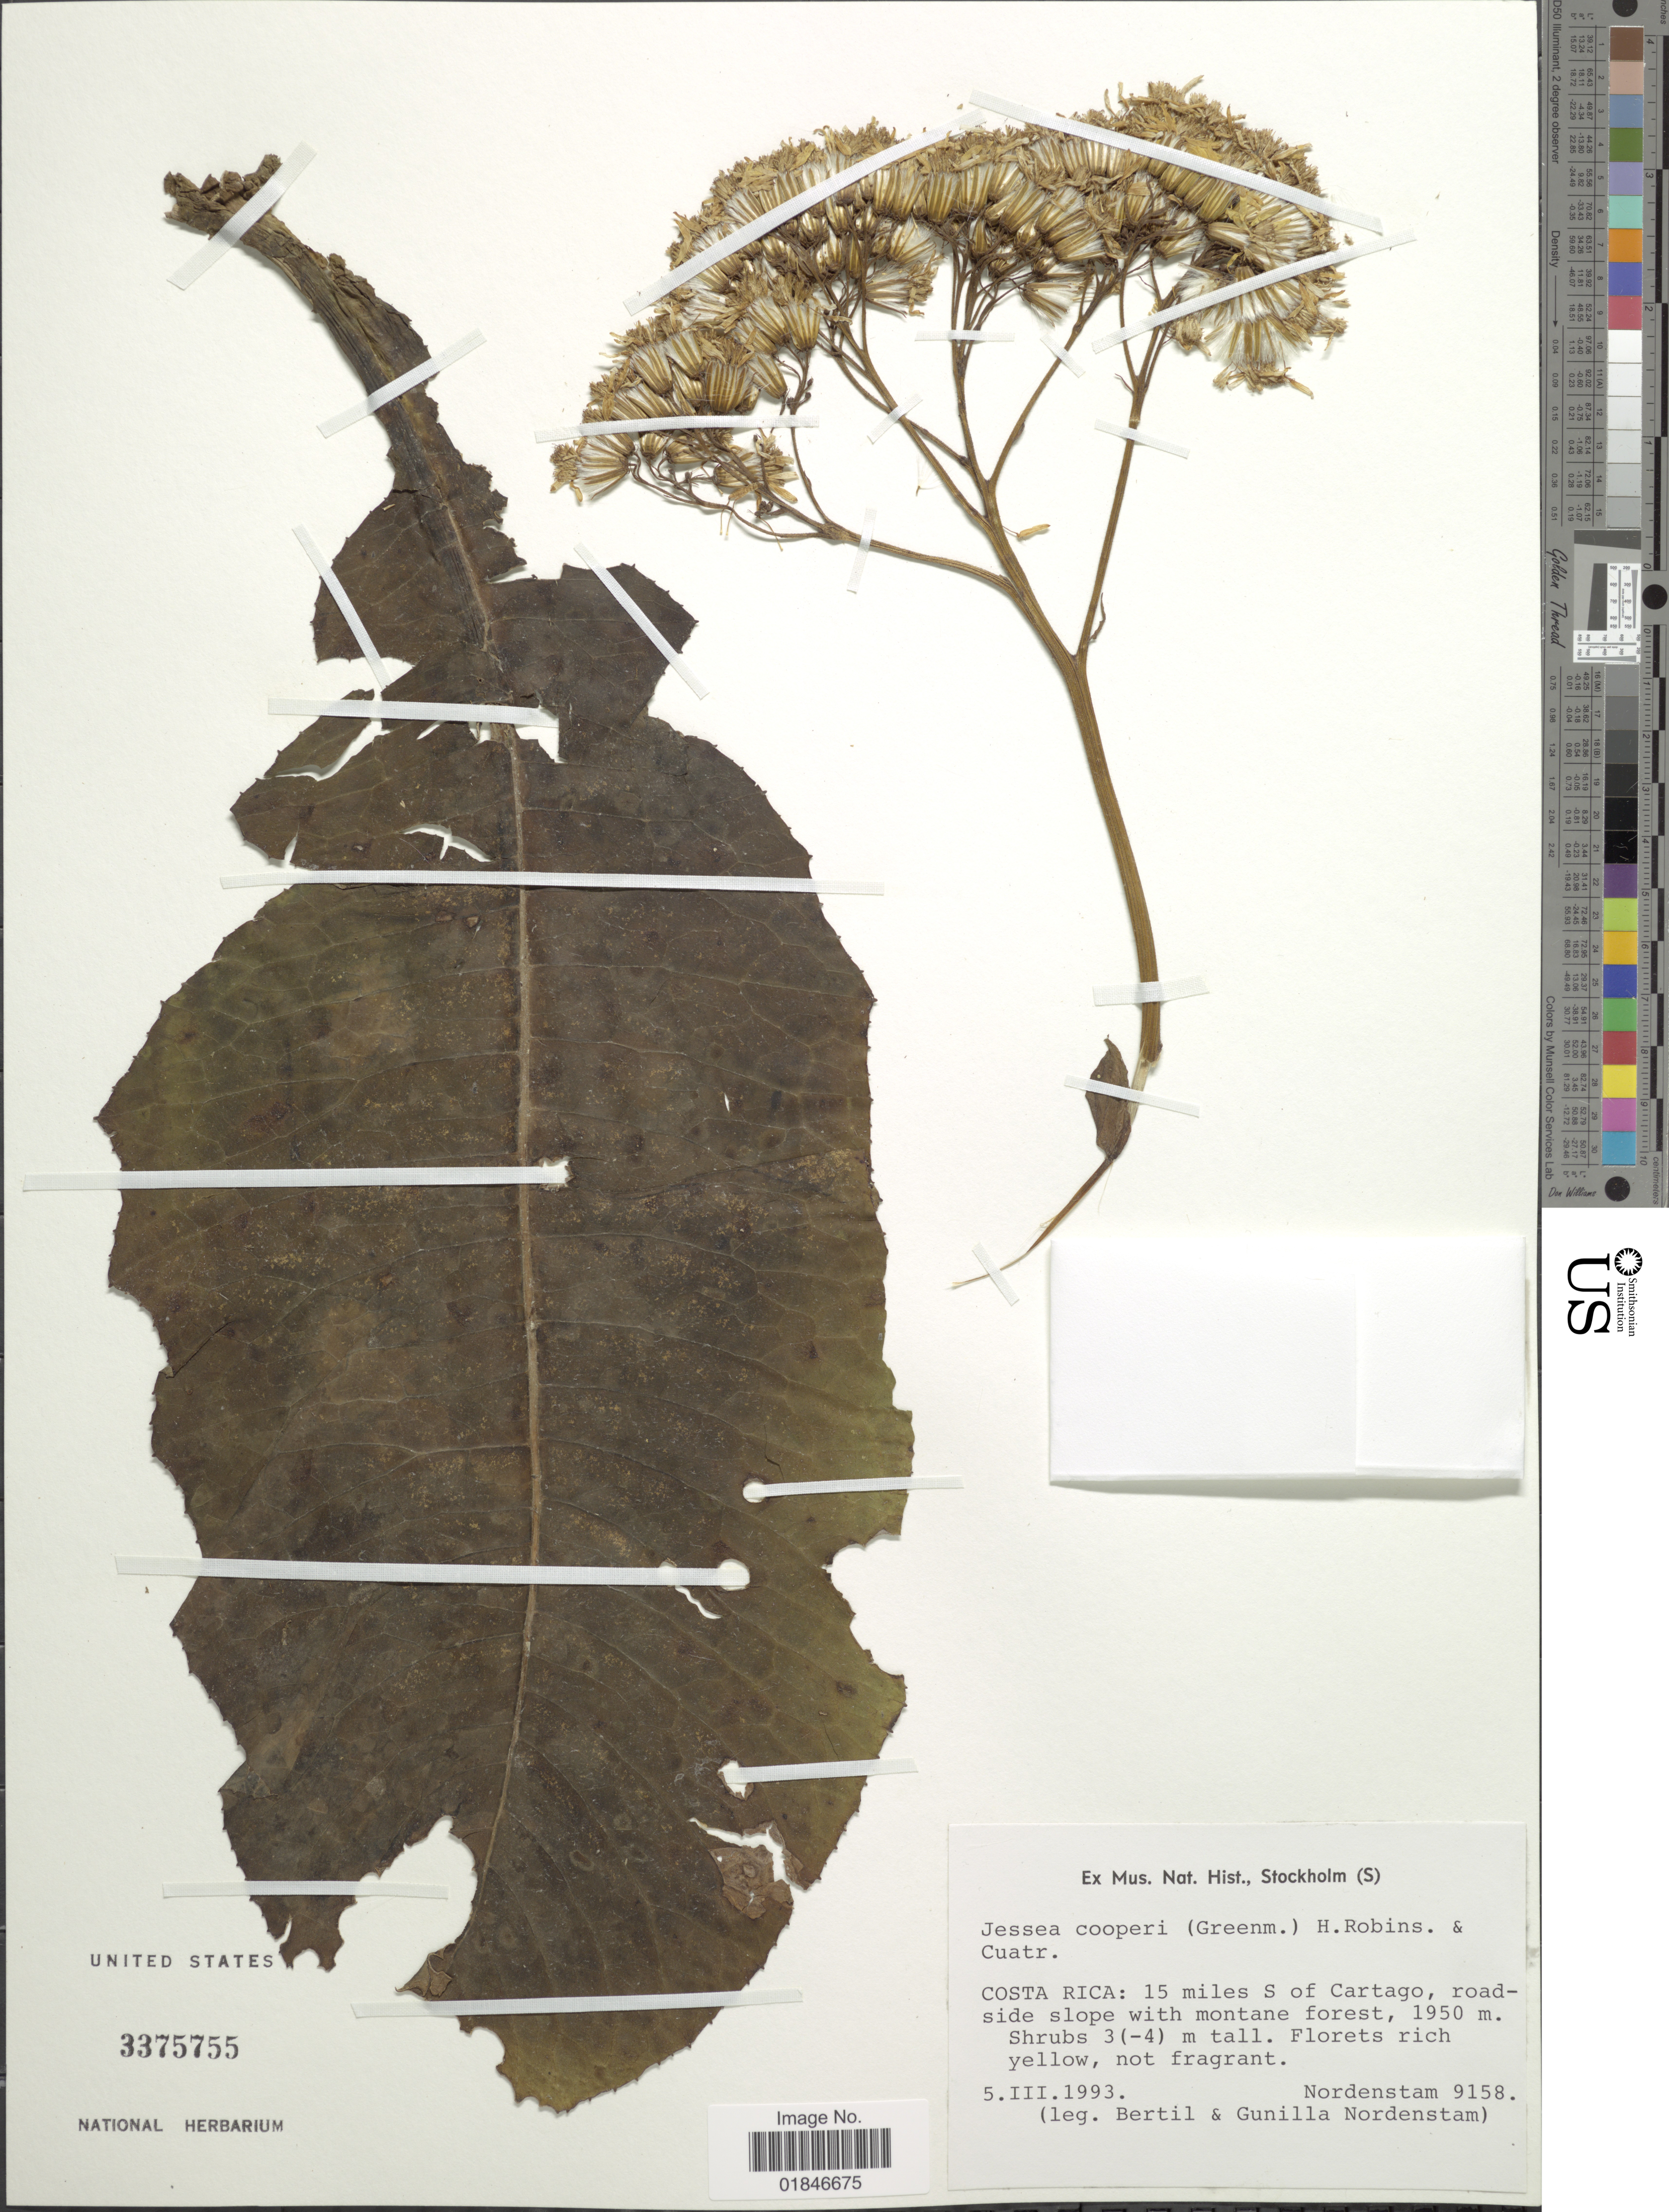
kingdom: Plantae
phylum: Tracheophyta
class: Magnoliopsida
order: Asterales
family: Asteraceae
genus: Jessea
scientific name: Jessea cooperi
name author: (Greenm.) H. Rob. & Cuatrec.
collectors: B. Nordenstam & G. Nordenstam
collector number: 9158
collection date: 1993-03-05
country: Costa Rica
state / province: Cartago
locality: Costa Rica: 15 miles S of Cartago, roadside slope with montane forest.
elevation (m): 1950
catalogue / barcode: US 3375755